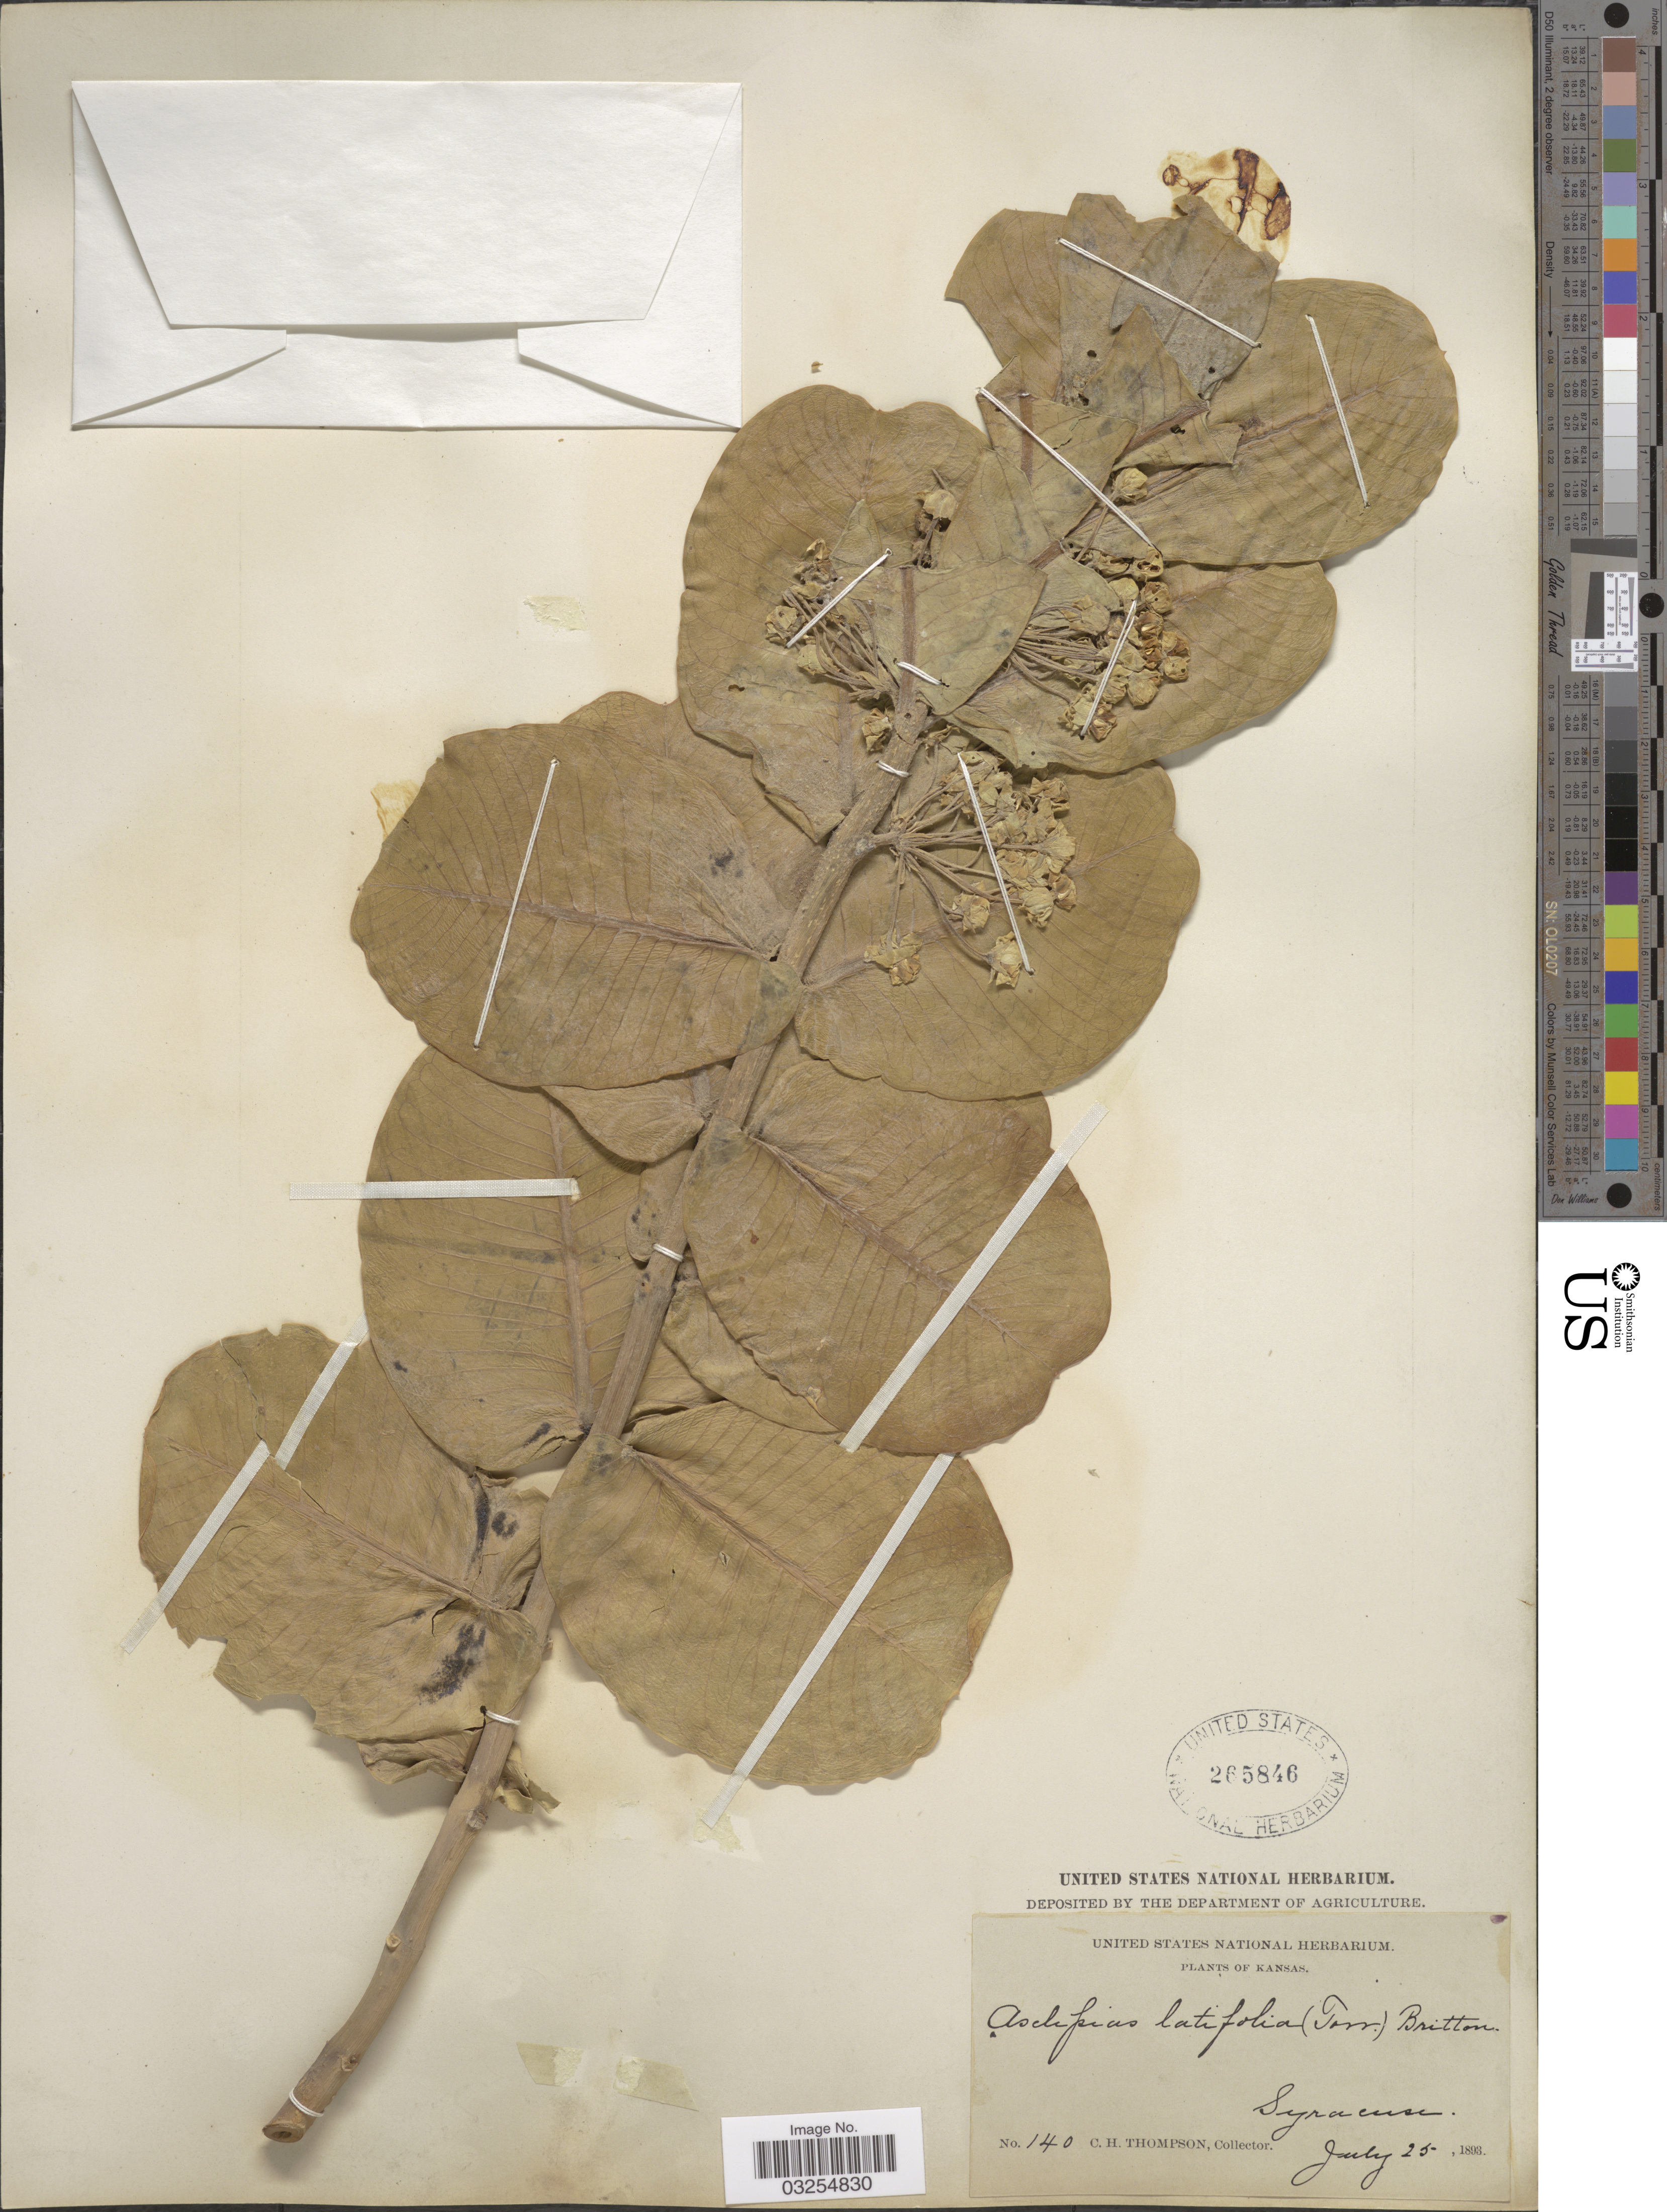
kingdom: Plantae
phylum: Tracheophyta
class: Magnoliopsida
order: Gentianales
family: Apocynaceae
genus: Asclepias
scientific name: Asclepias latifolia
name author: Torr.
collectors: C. H. Thompson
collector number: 140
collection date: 1893-07-25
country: United States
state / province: Kansas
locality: Syracuse.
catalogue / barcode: US 265846